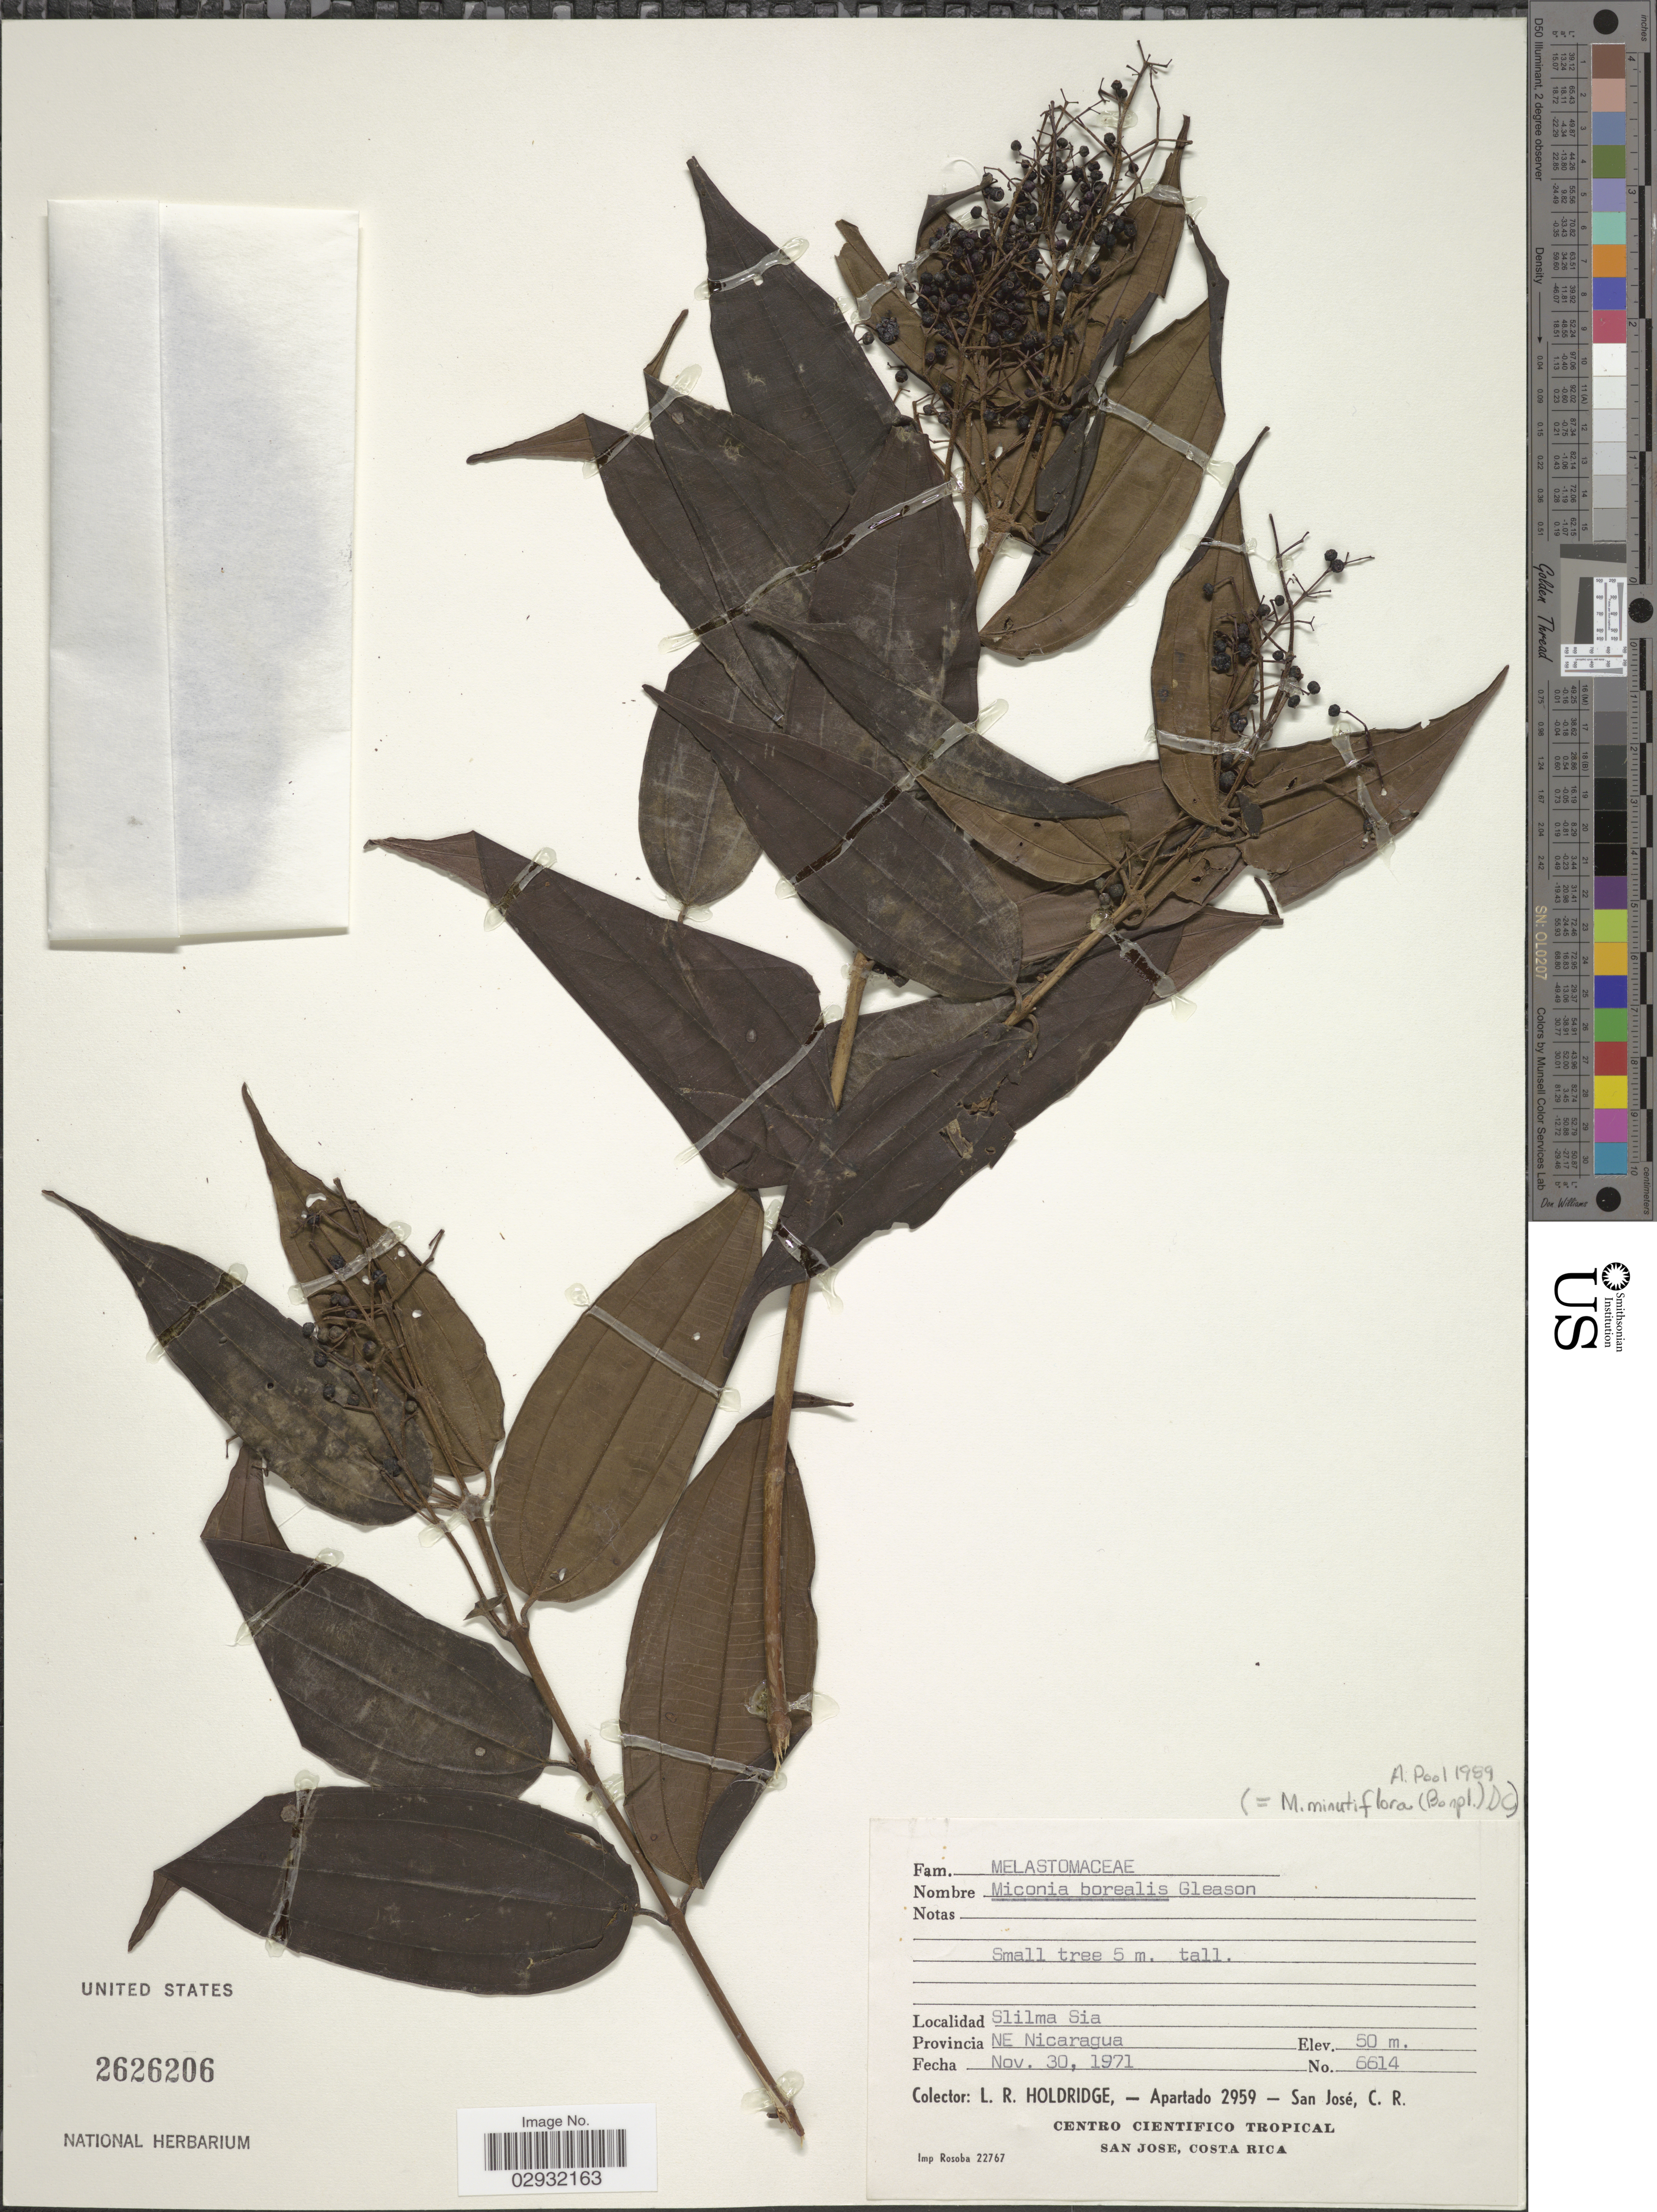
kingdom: Plantae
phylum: Tracheophyta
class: Magnoliopsida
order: Myrtales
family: Melastomataceae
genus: Miconia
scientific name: Miconia borealis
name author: Gleason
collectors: L. Holdridge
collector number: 6614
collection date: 1971-11-30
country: Costa Rica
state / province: San José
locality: Slilma Sia, Provincia NE Nicaragua.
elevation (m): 50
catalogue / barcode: US 2626206